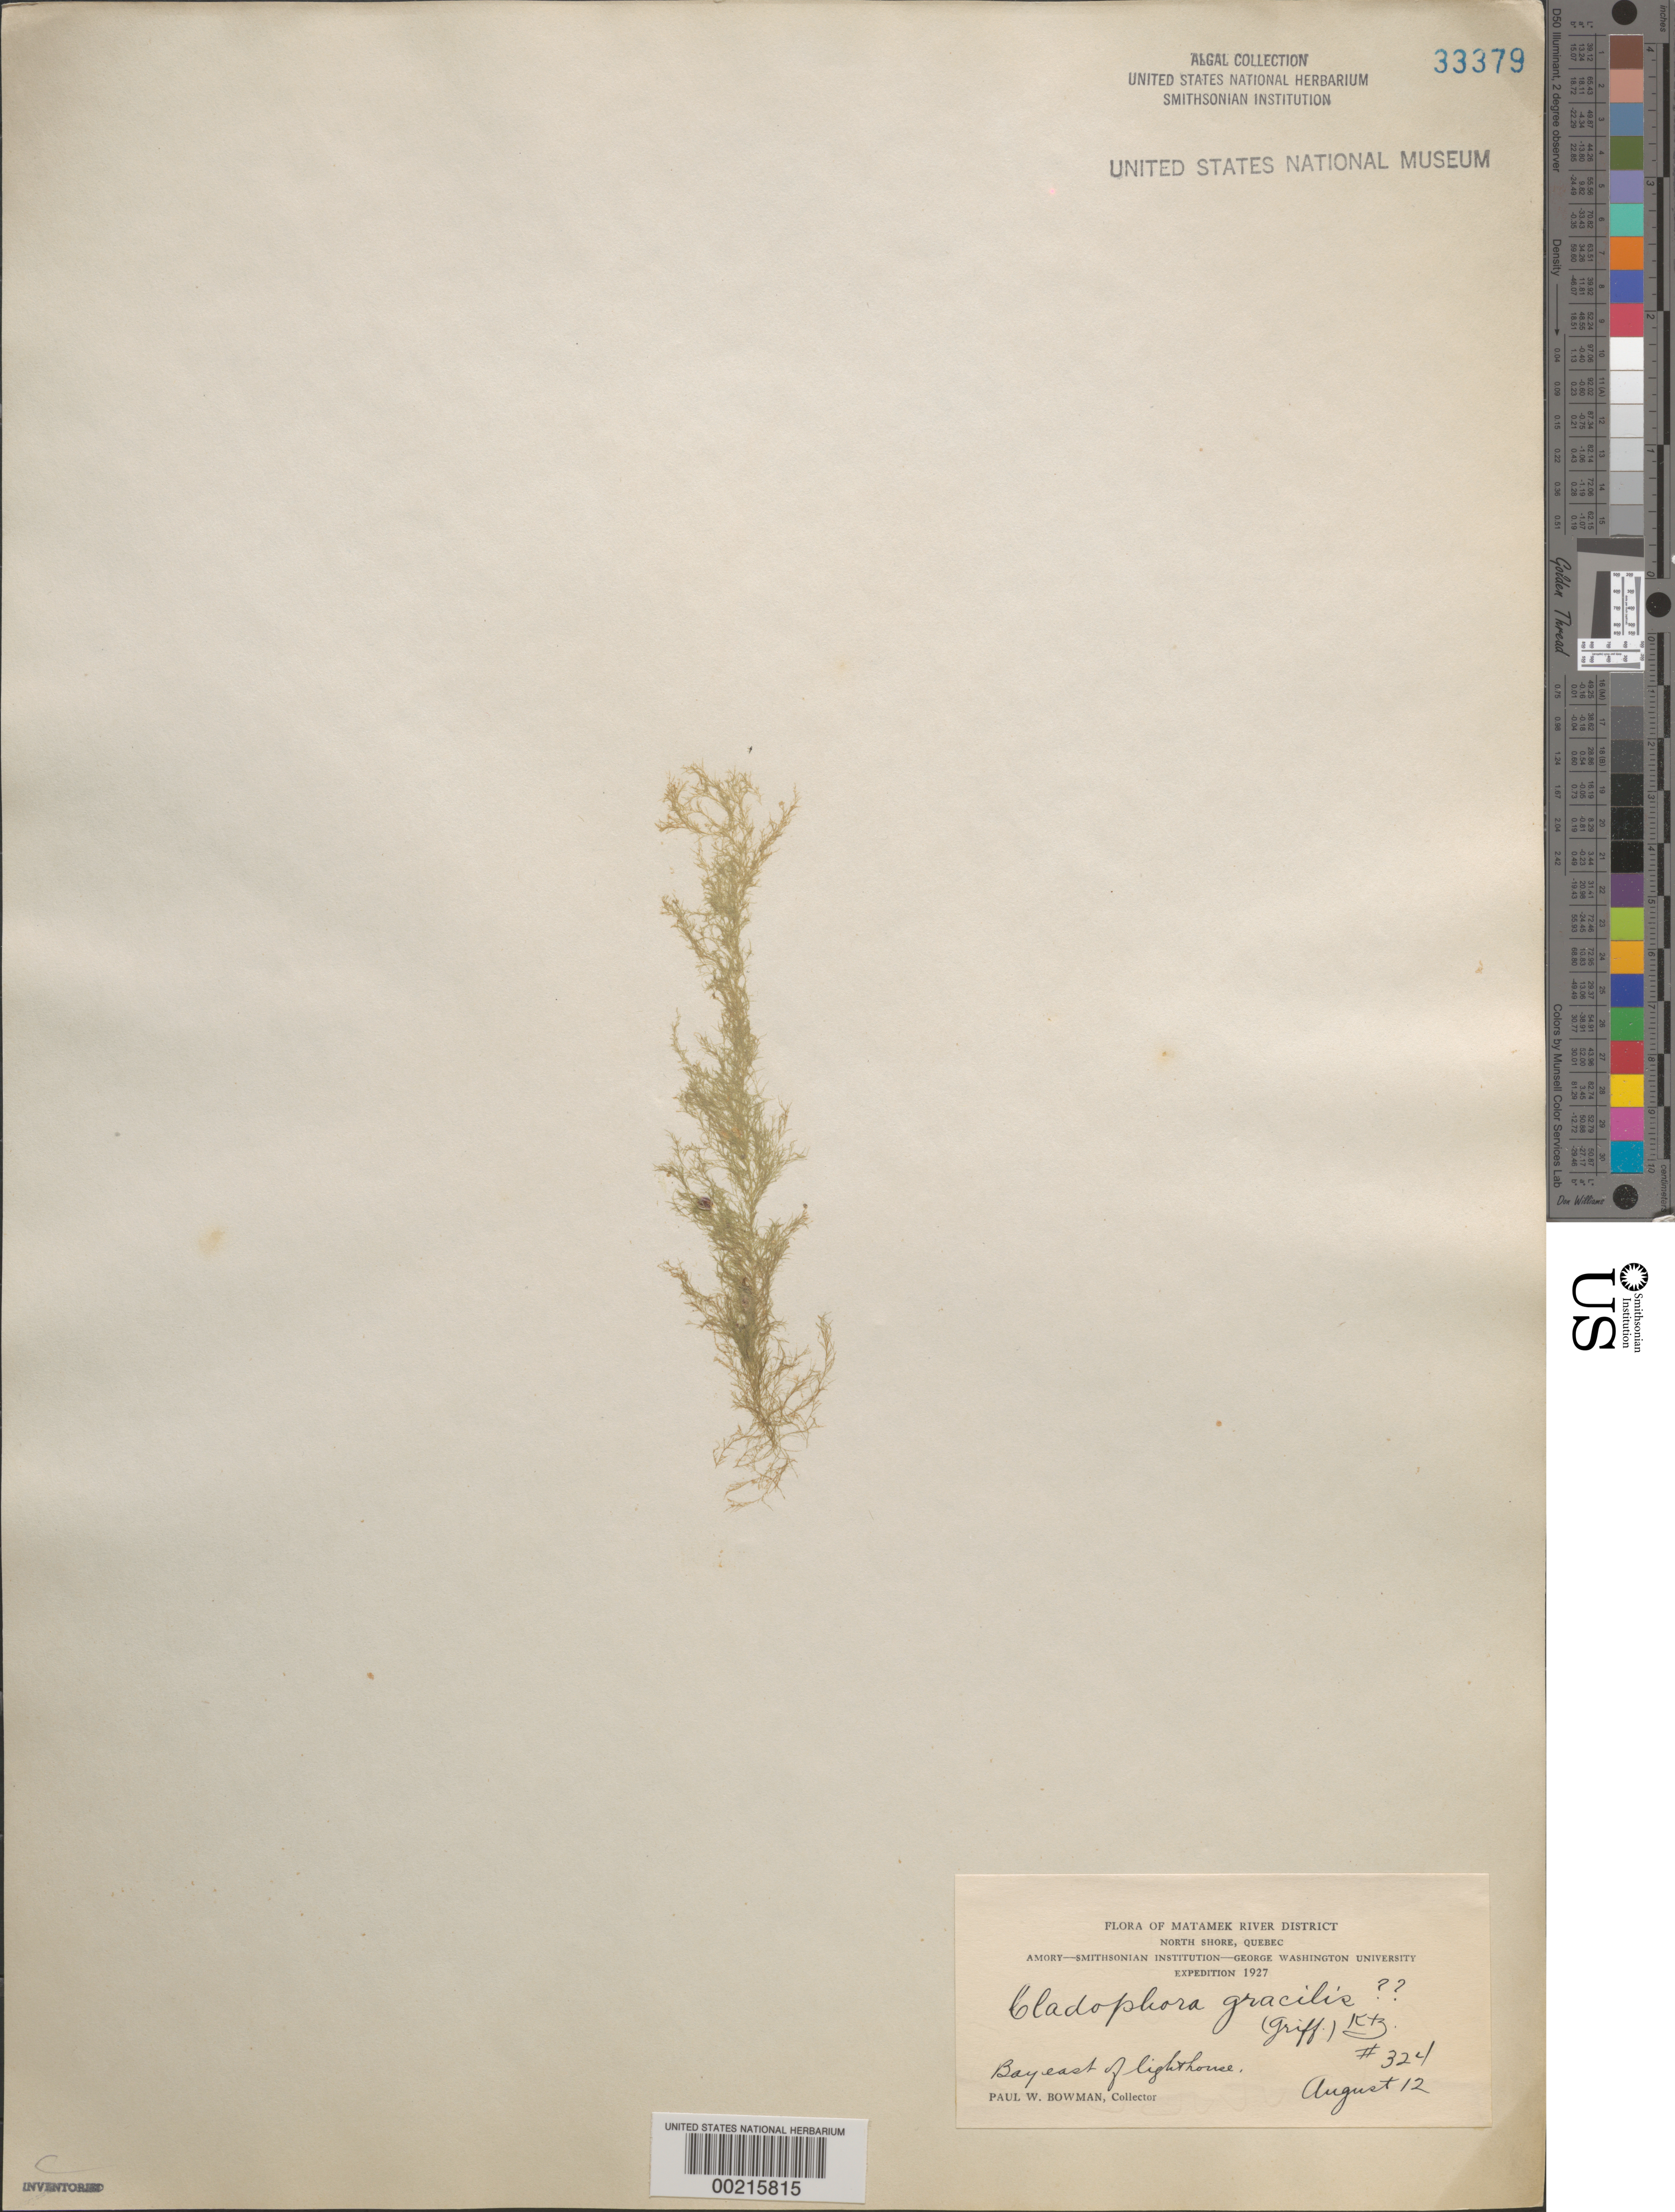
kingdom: Plantae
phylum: Chlorophyta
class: Ulvophyceae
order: Cladophorales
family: Cladophoraceae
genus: Cladophora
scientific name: Cladophora gracilis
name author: (Griff.) Kütz.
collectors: P. Bowman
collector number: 324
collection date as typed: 12 Aug 1927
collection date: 1927-08-12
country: Canada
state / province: Quebec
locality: Matamek river district, north shore, bay east of lighthouse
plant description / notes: Amory-Smithsonian Institution-George Washington University Expedition, 1927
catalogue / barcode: US 33379